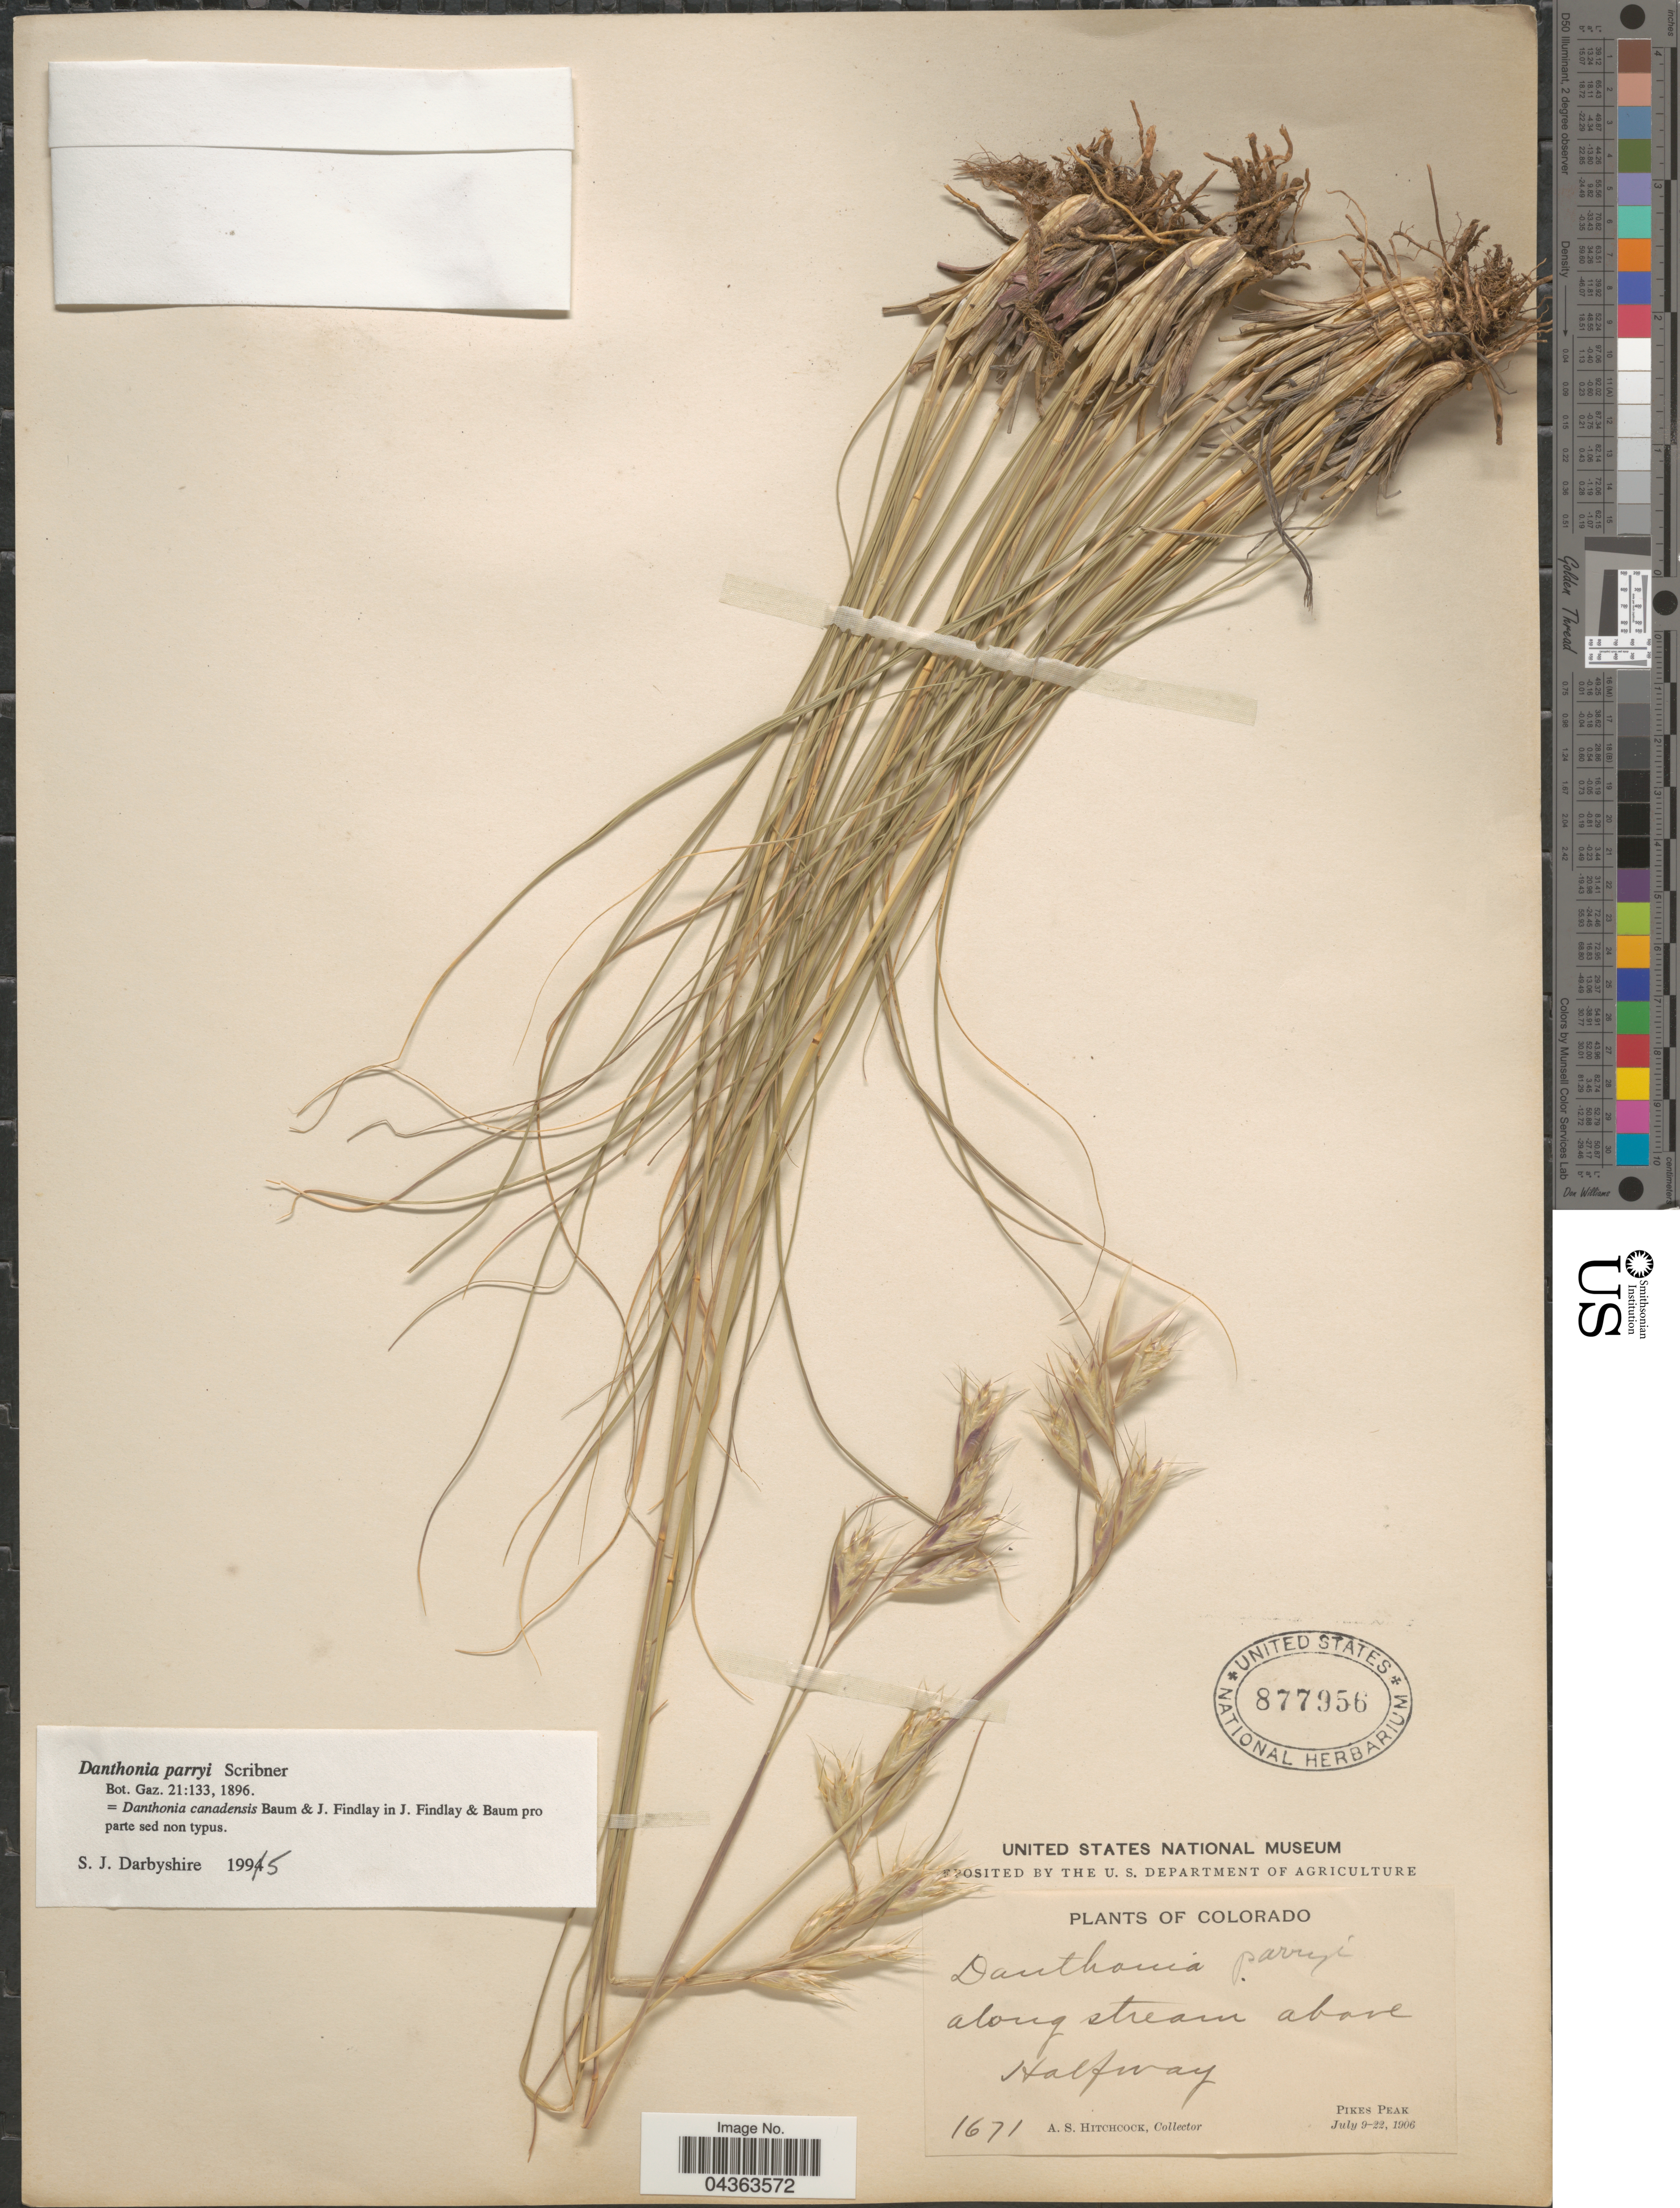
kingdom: Plantae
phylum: Tracheophyta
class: Liliopsida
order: Poales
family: Poaceae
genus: Danthonia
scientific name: Danthonia parryi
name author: Scribn.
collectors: A. S. Hitchcock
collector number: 1671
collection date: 1906-07-09/1906-07-22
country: United States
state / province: Colorado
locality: Along stream above Halfway. Pikes Peak.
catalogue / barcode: US 877956